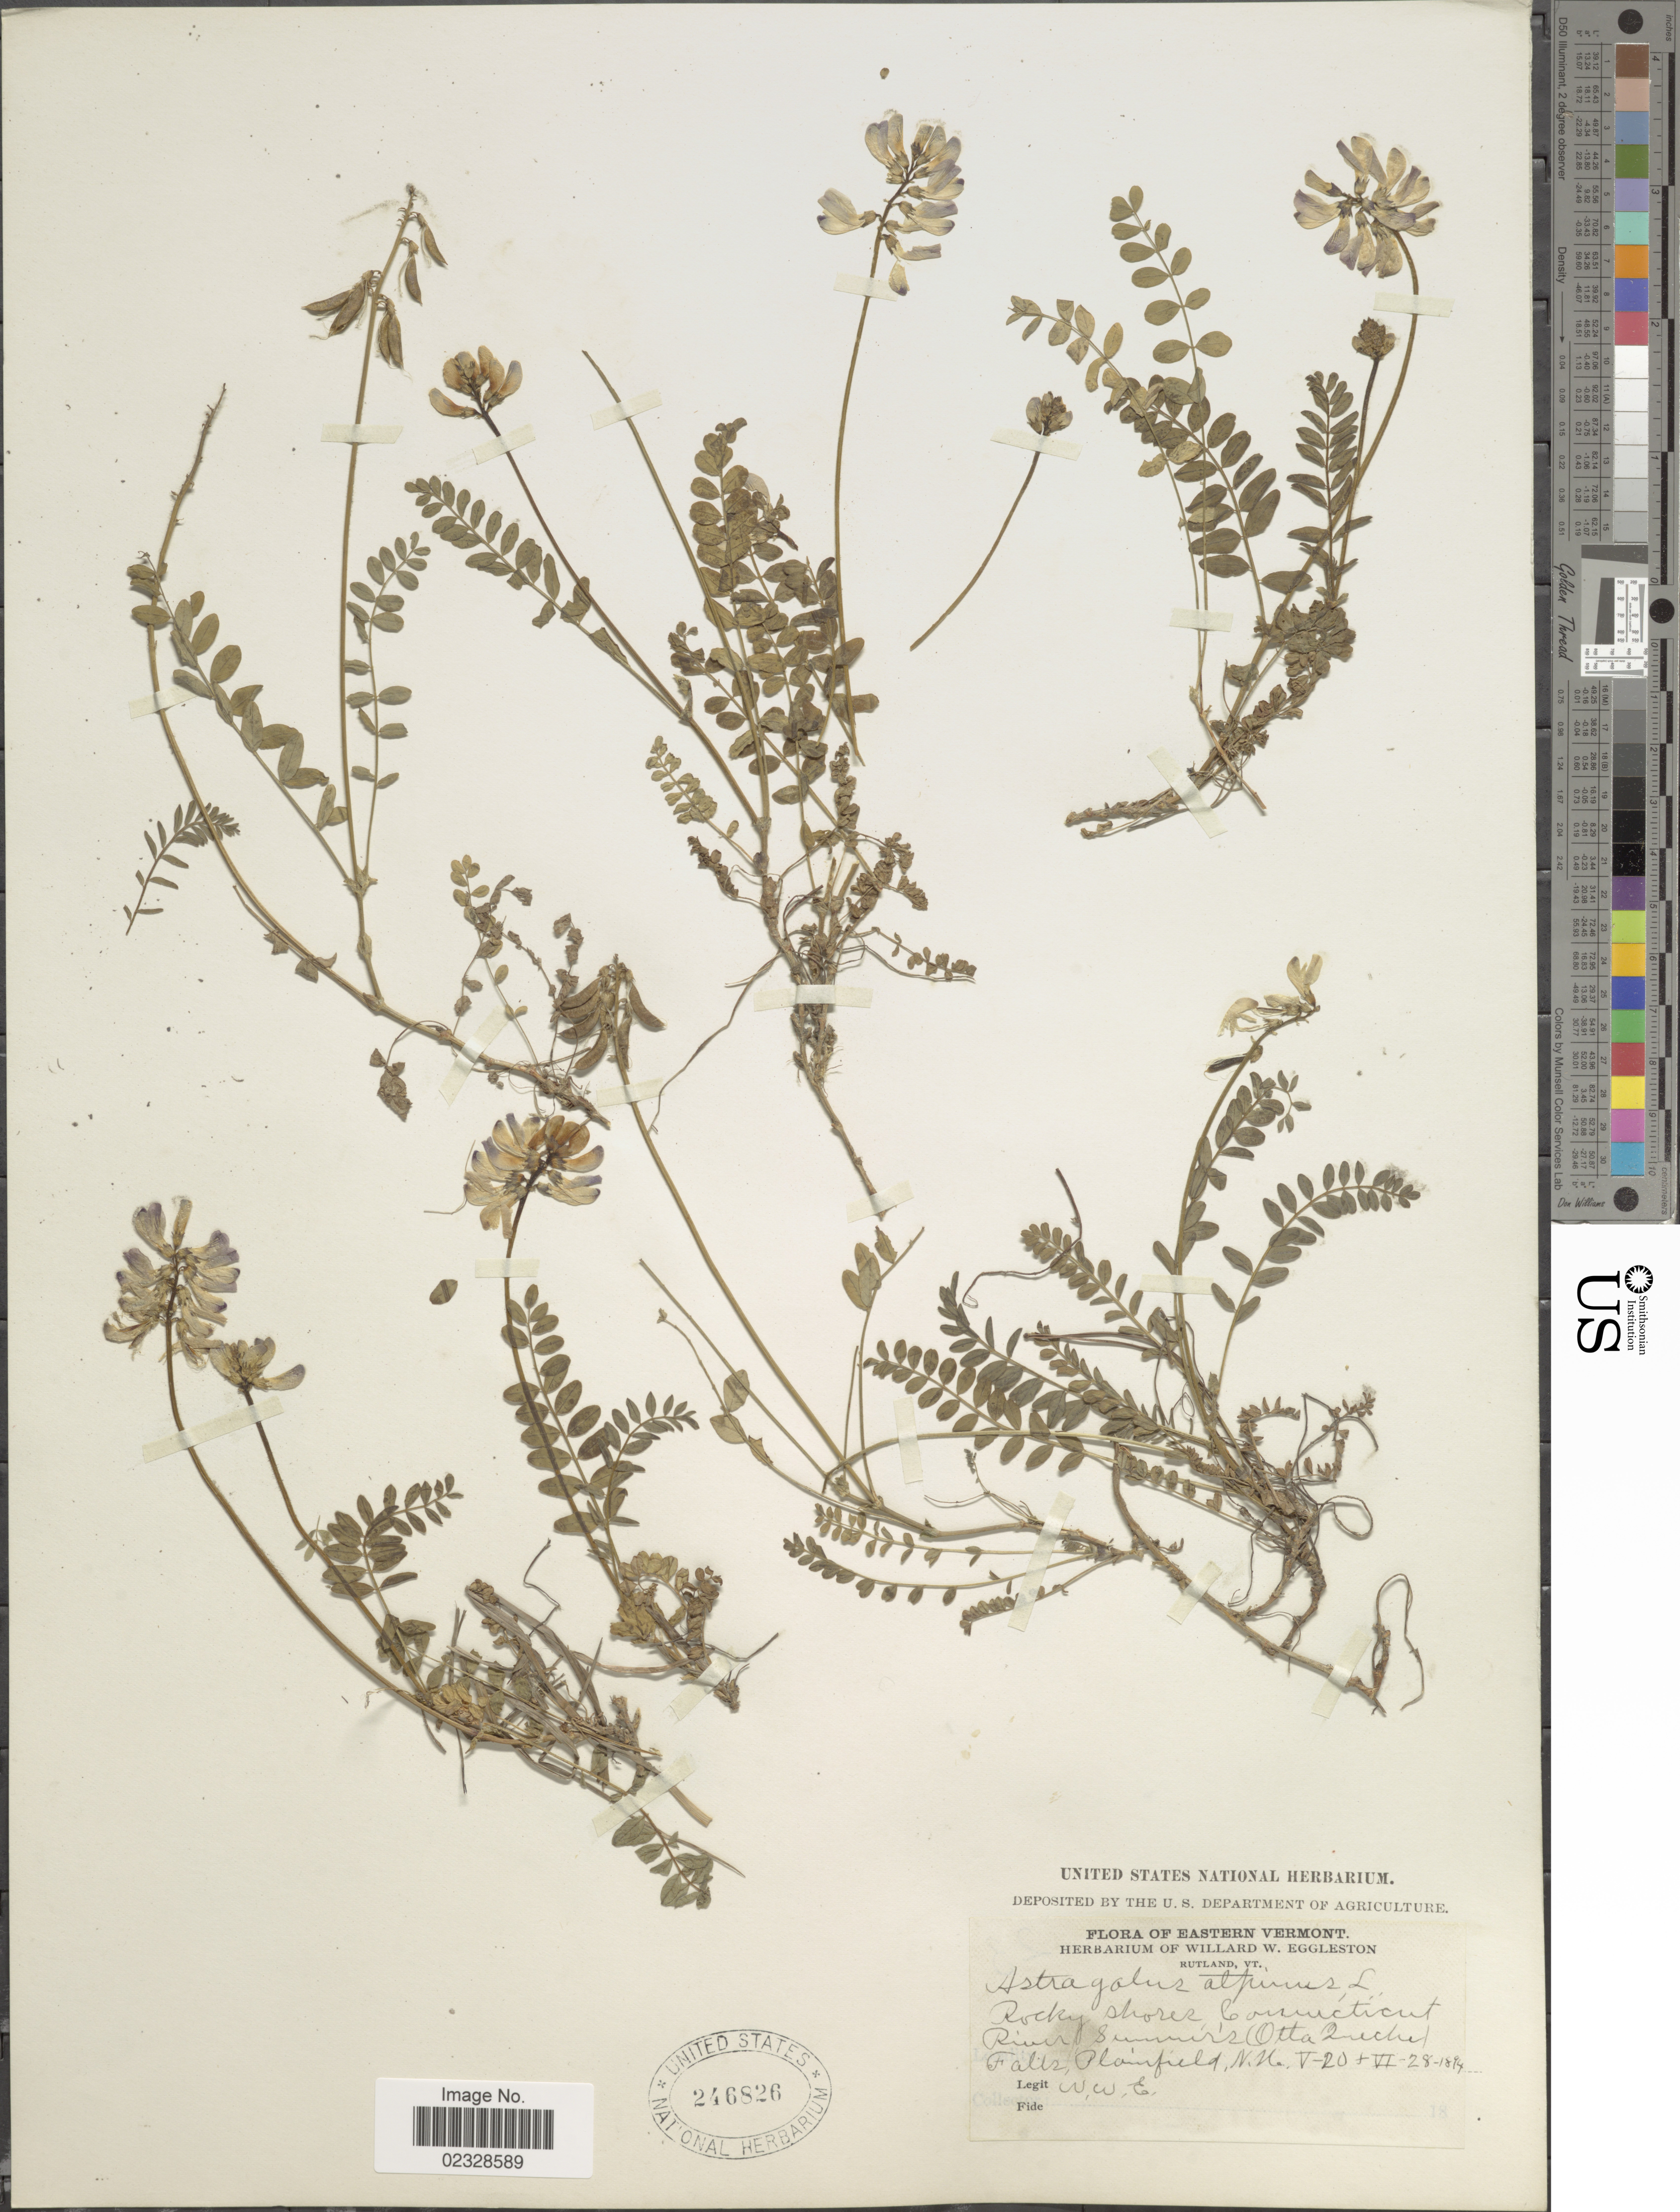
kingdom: Plantae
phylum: Tracheophyta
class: Magnoliopsida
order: Fabales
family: Fabaceae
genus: Astragalus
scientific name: Astragalus alpinus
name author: L.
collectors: W. W. Eggleston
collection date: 1894-05-20/1894-06-28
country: United States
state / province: New Hampshire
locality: Eastern Vermont. Rocky shores, Connecticut River, Summers Otta Quechee Falls, Plainfield.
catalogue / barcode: US 246826